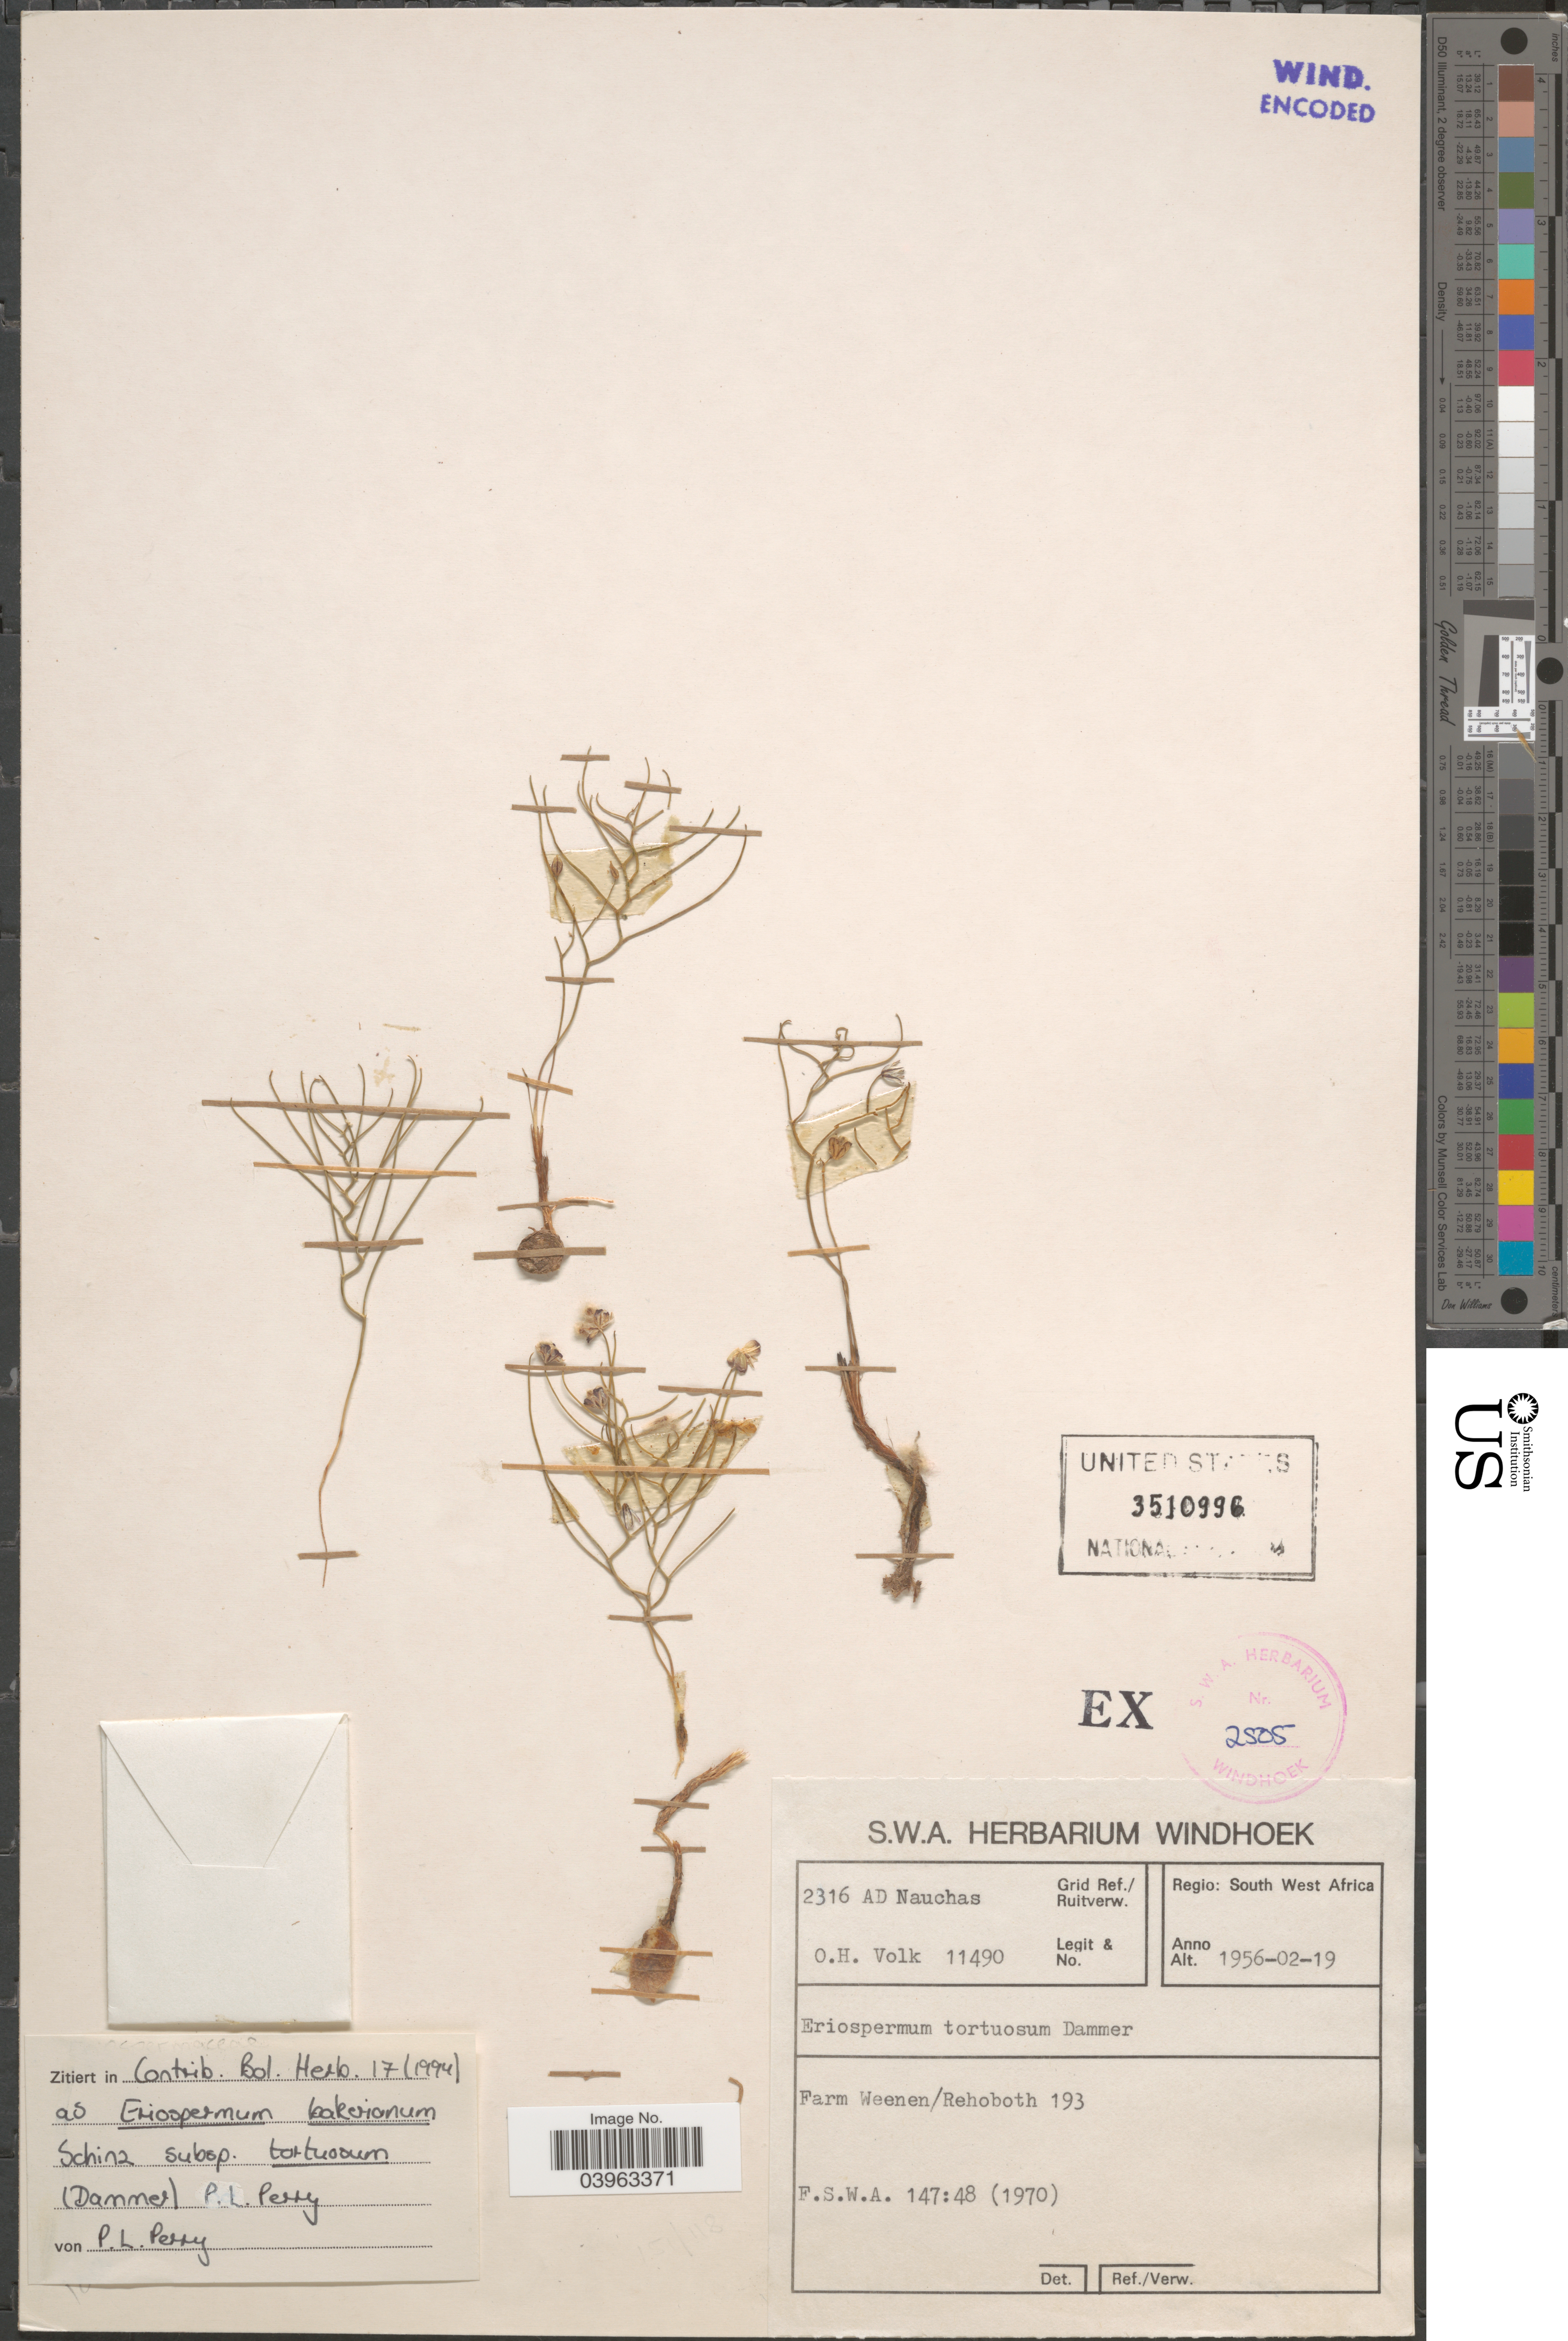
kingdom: Plantae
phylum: Tracheophyta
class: Liliopsida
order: Asparagales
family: Asparagaceae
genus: Eriospermum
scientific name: Eriospermum bakerianum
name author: Schinz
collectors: O. Volk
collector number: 11490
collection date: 1956-02-19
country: Namibia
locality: Grid Ref./ Ruitverw. 2316 AD Nauchas. Regio: South West Africa. Farm Weenen/ Rehoboth 193.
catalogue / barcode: US 3510996